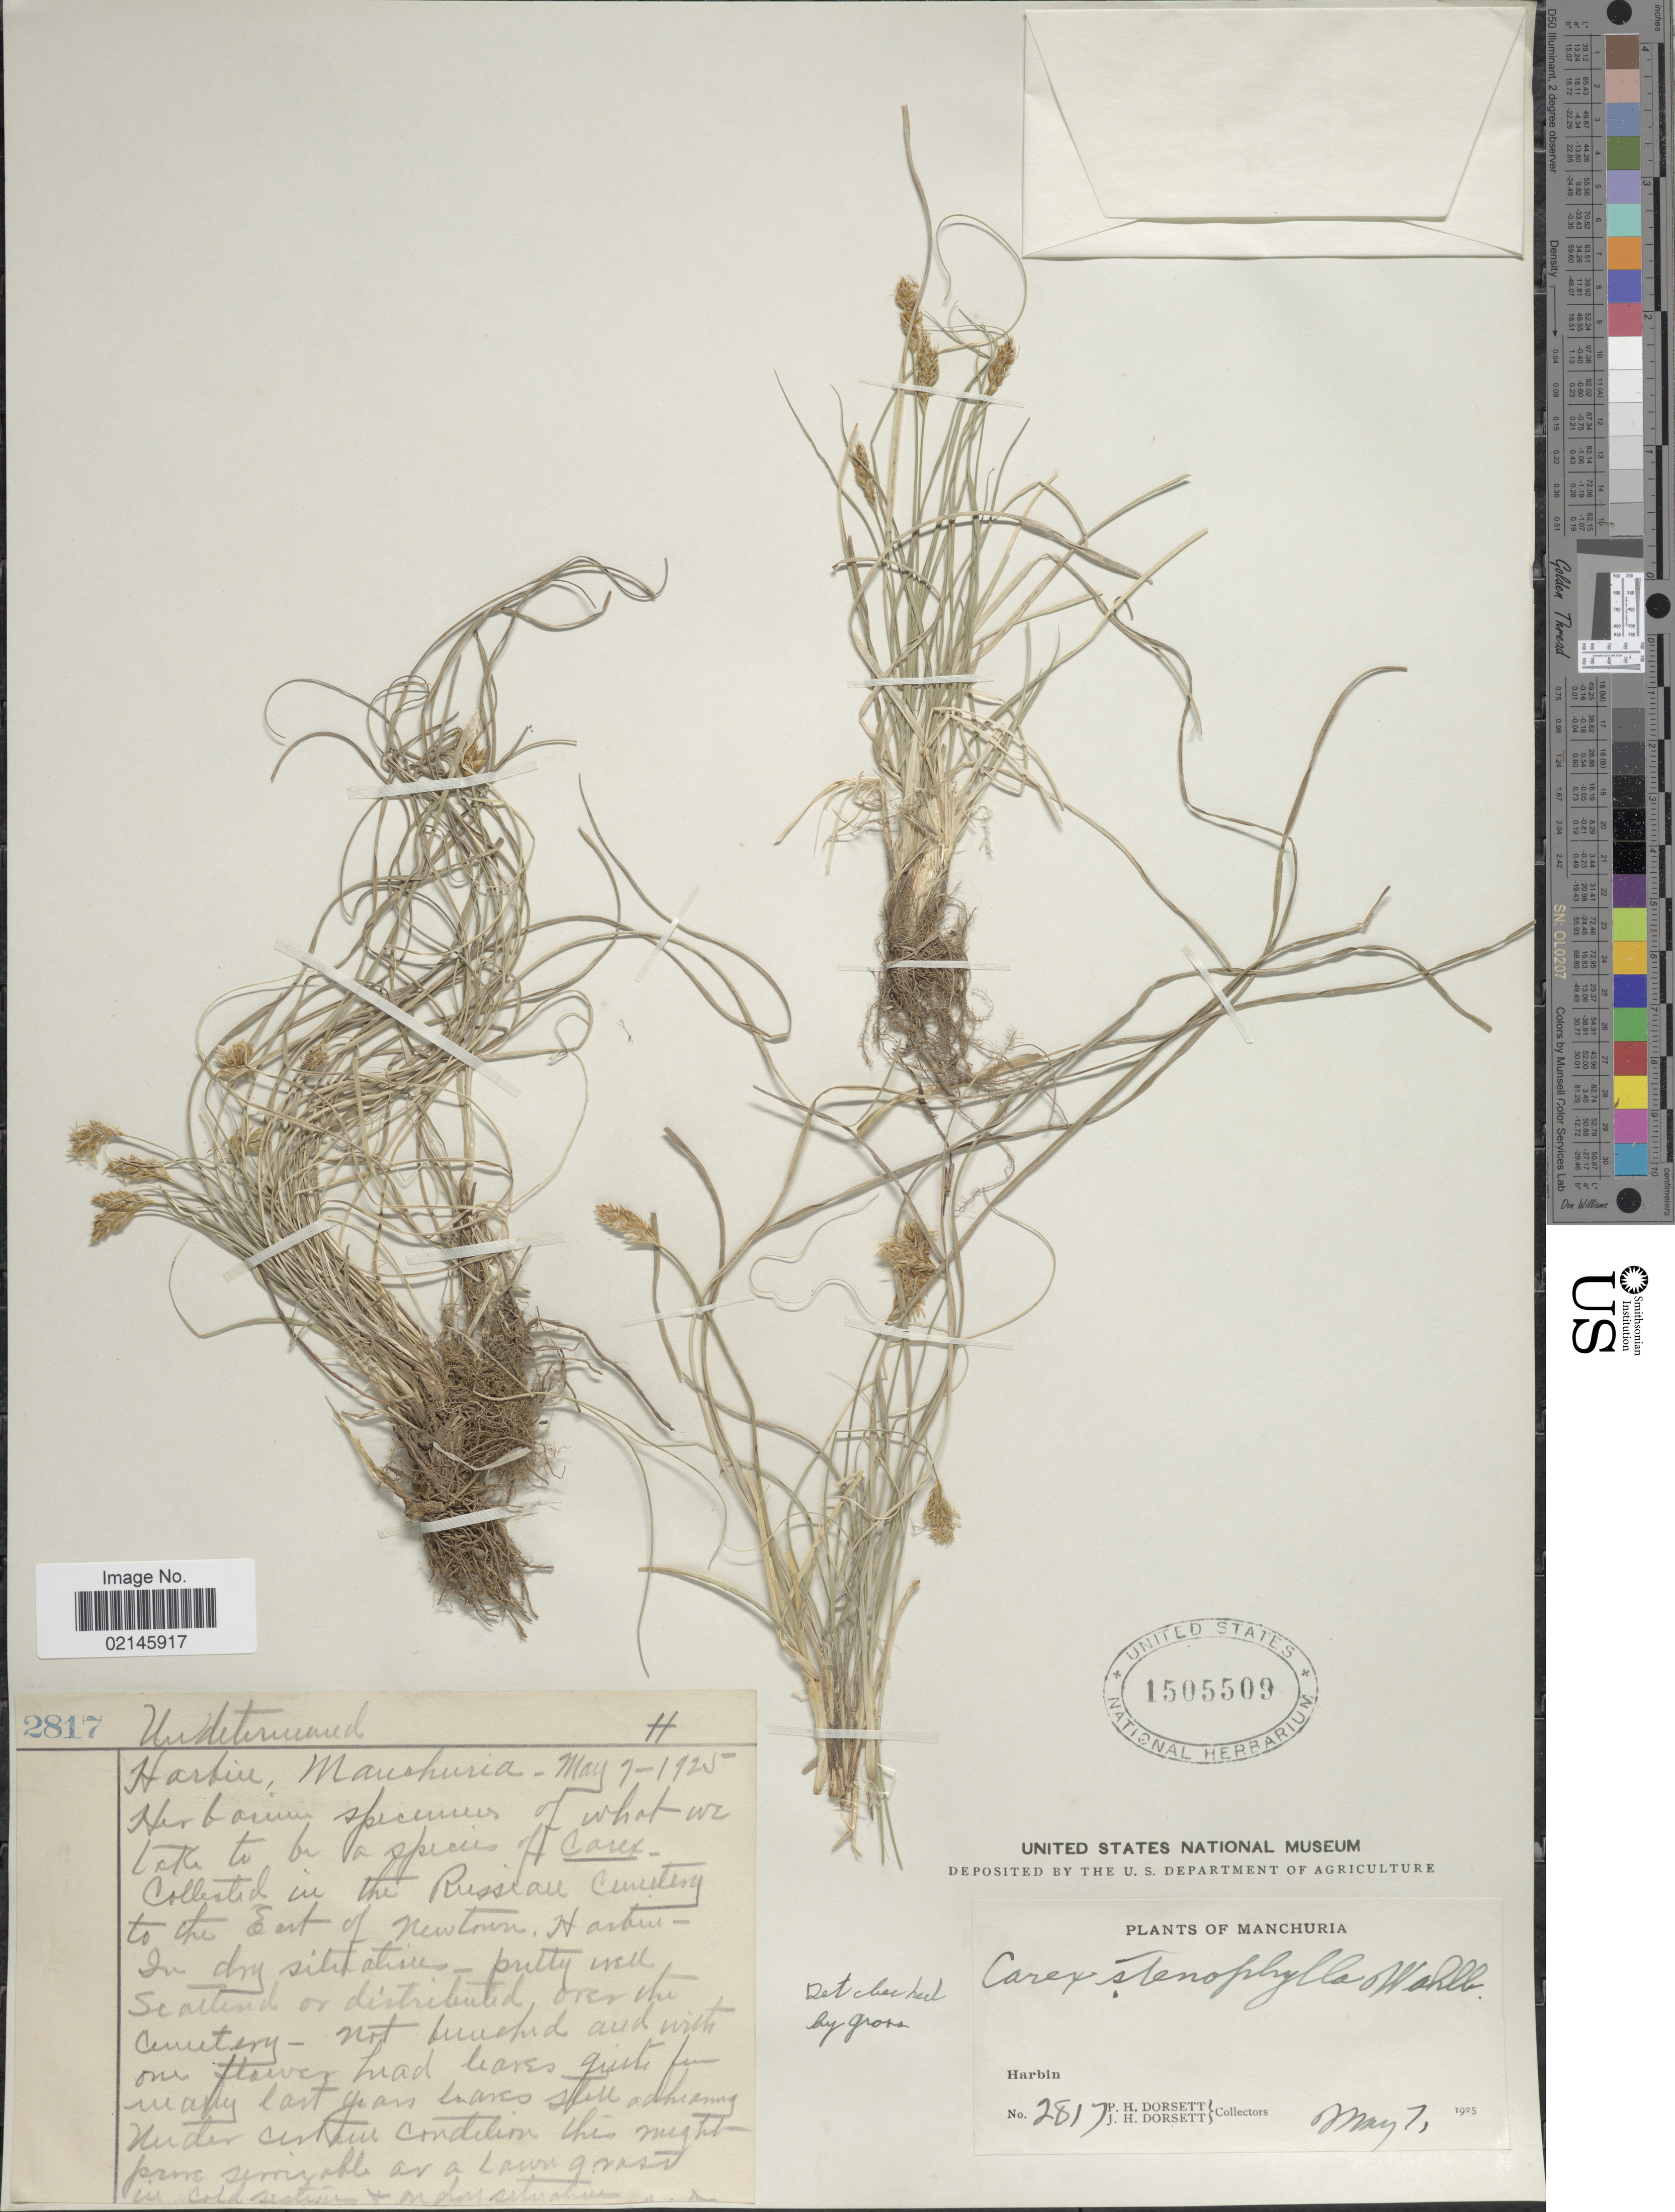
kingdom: Plantae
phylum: Tracheophyta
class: Liliopsida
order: Poales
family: Cyperaceae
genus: Carex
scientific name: Carex stenophylla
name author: Wahlenb.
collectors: P. H. Dorsett & J. Dorsett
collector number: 2817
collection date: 1925-05-07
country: China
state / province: Heilongjiang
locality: Harbin, Manchuria. In the Russian Country to the East of Newtown, Harbin [unsure placement]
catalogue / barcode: US 1505509